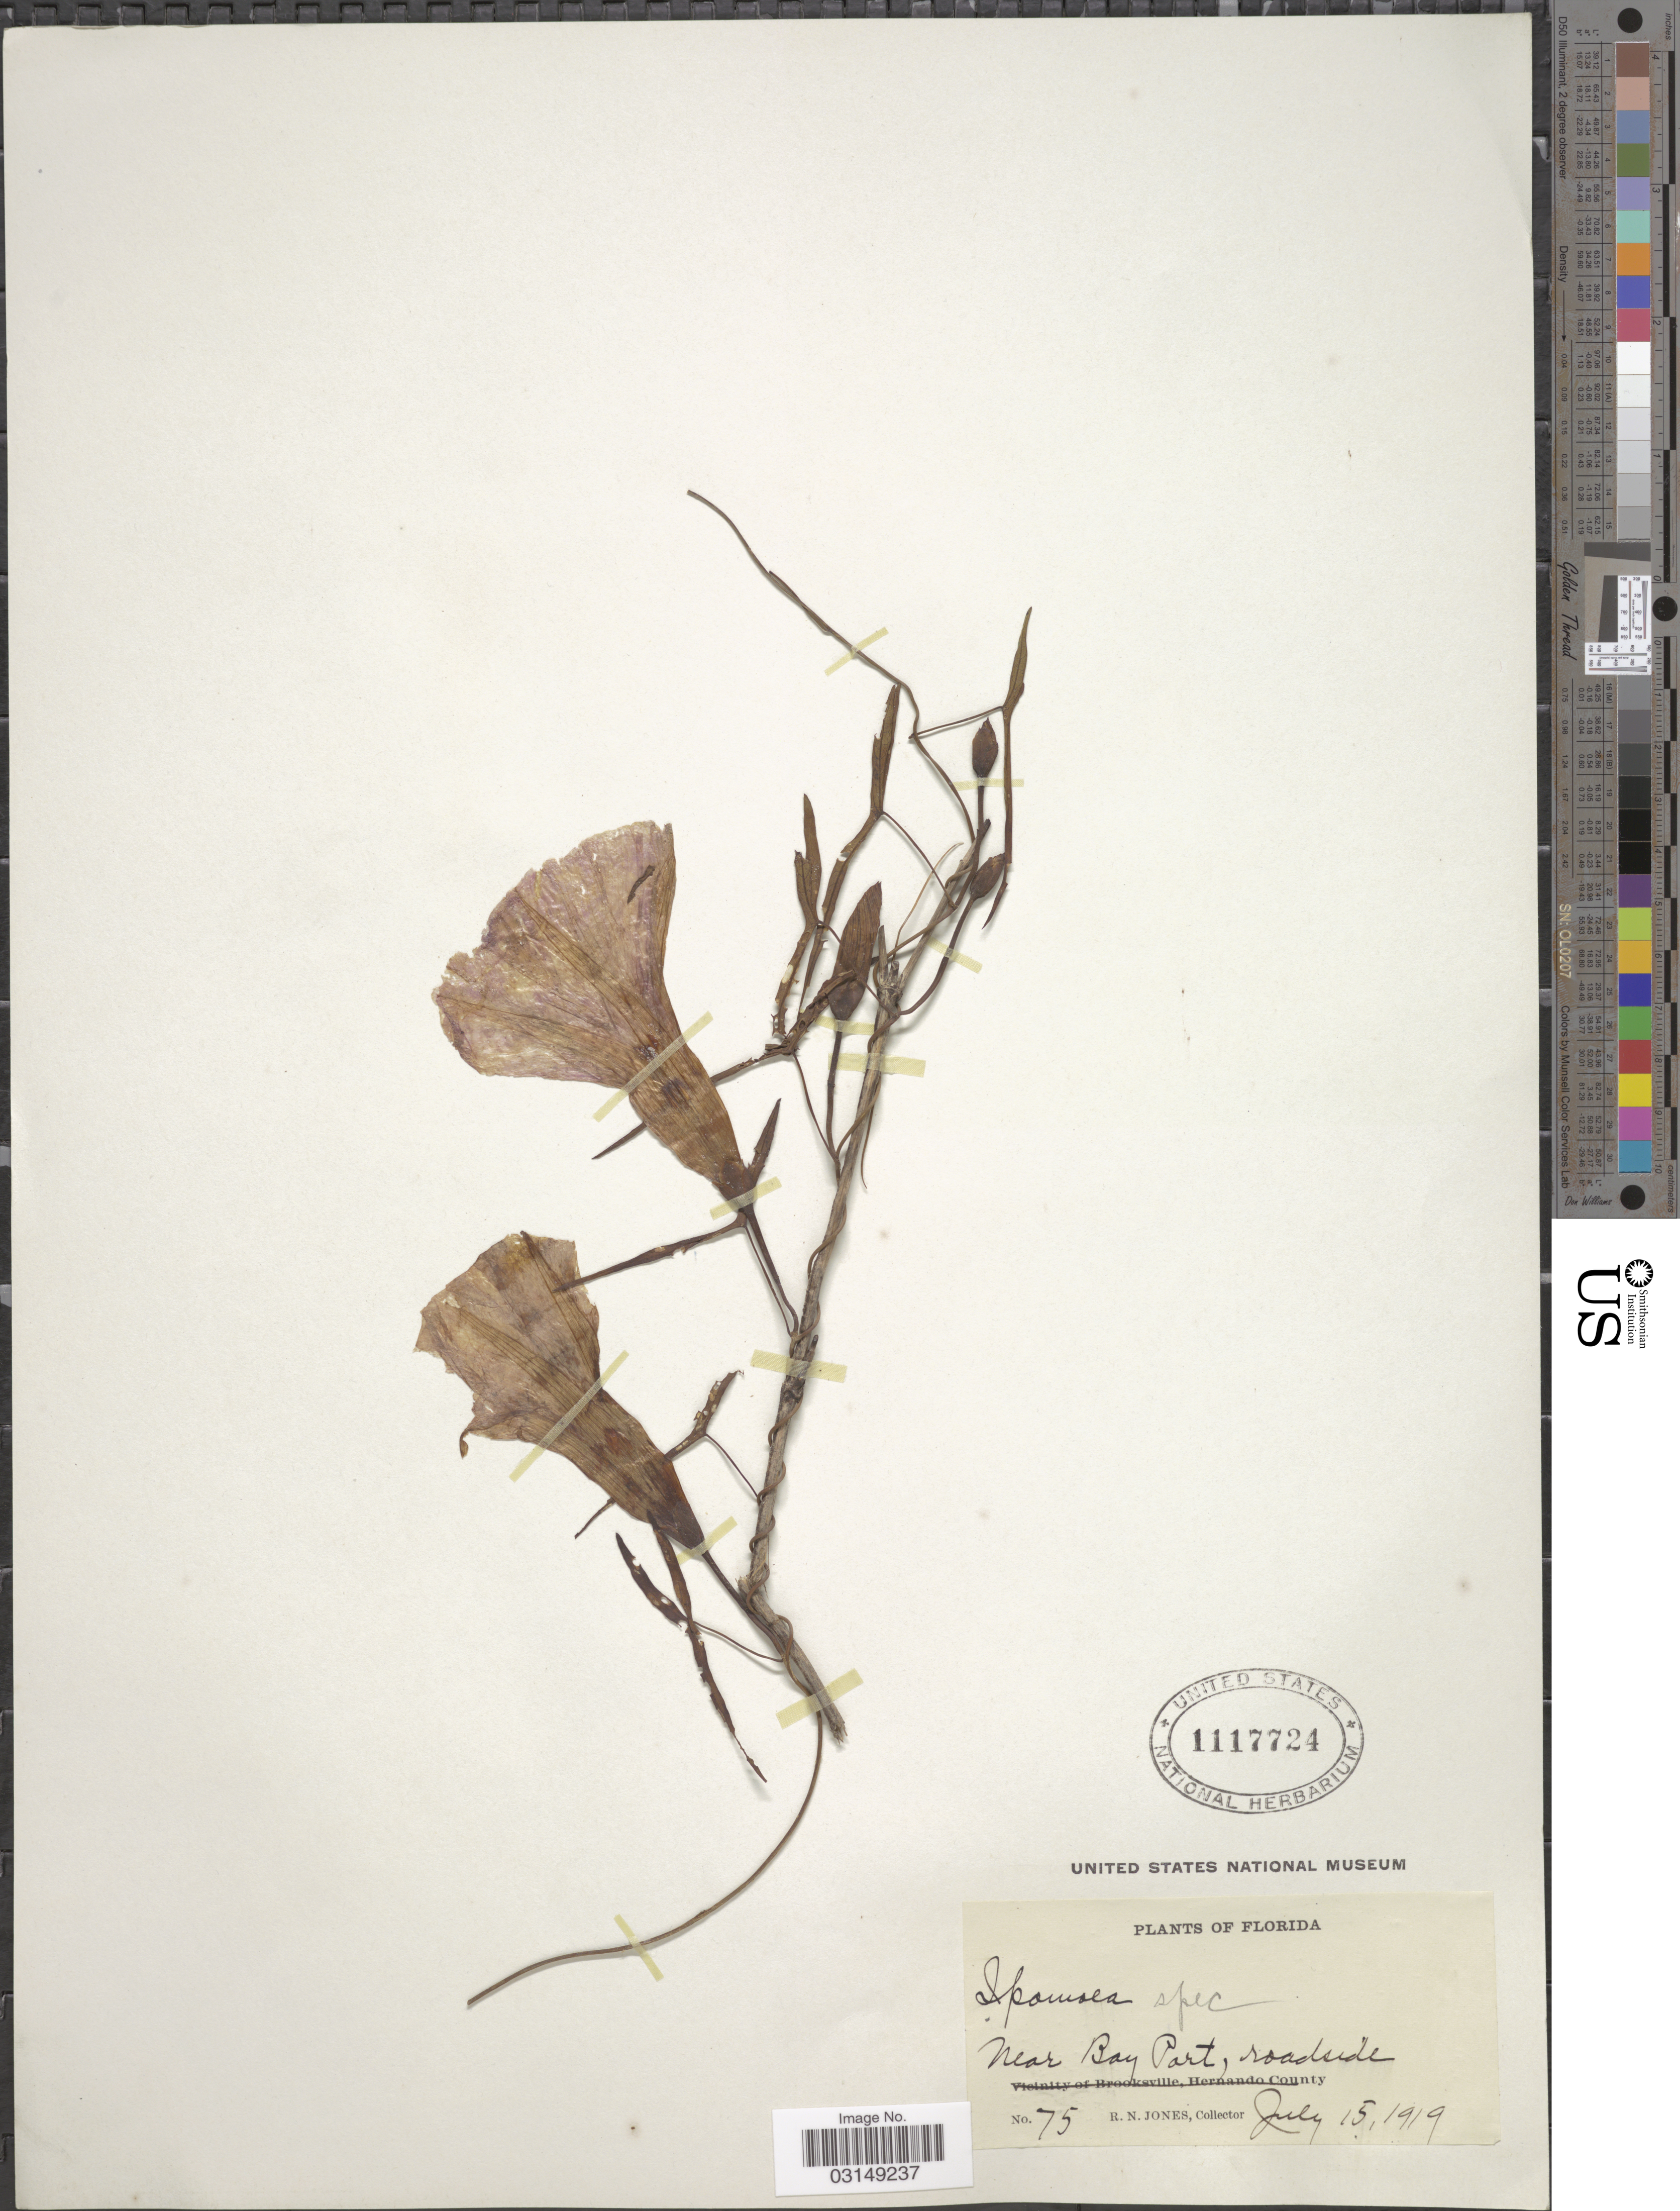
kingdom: Plantae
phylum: Tracheophyta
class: Magnoliopsida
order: Solanales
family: Convolvulaceae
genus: Ipomoea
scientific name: Ipomoea sagittata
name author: Poir.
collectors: R. N. Jones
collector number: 75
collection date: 1919-07-15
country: United States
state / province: Florida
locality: Near Bay Port, roadside.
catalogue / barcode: US 1117724